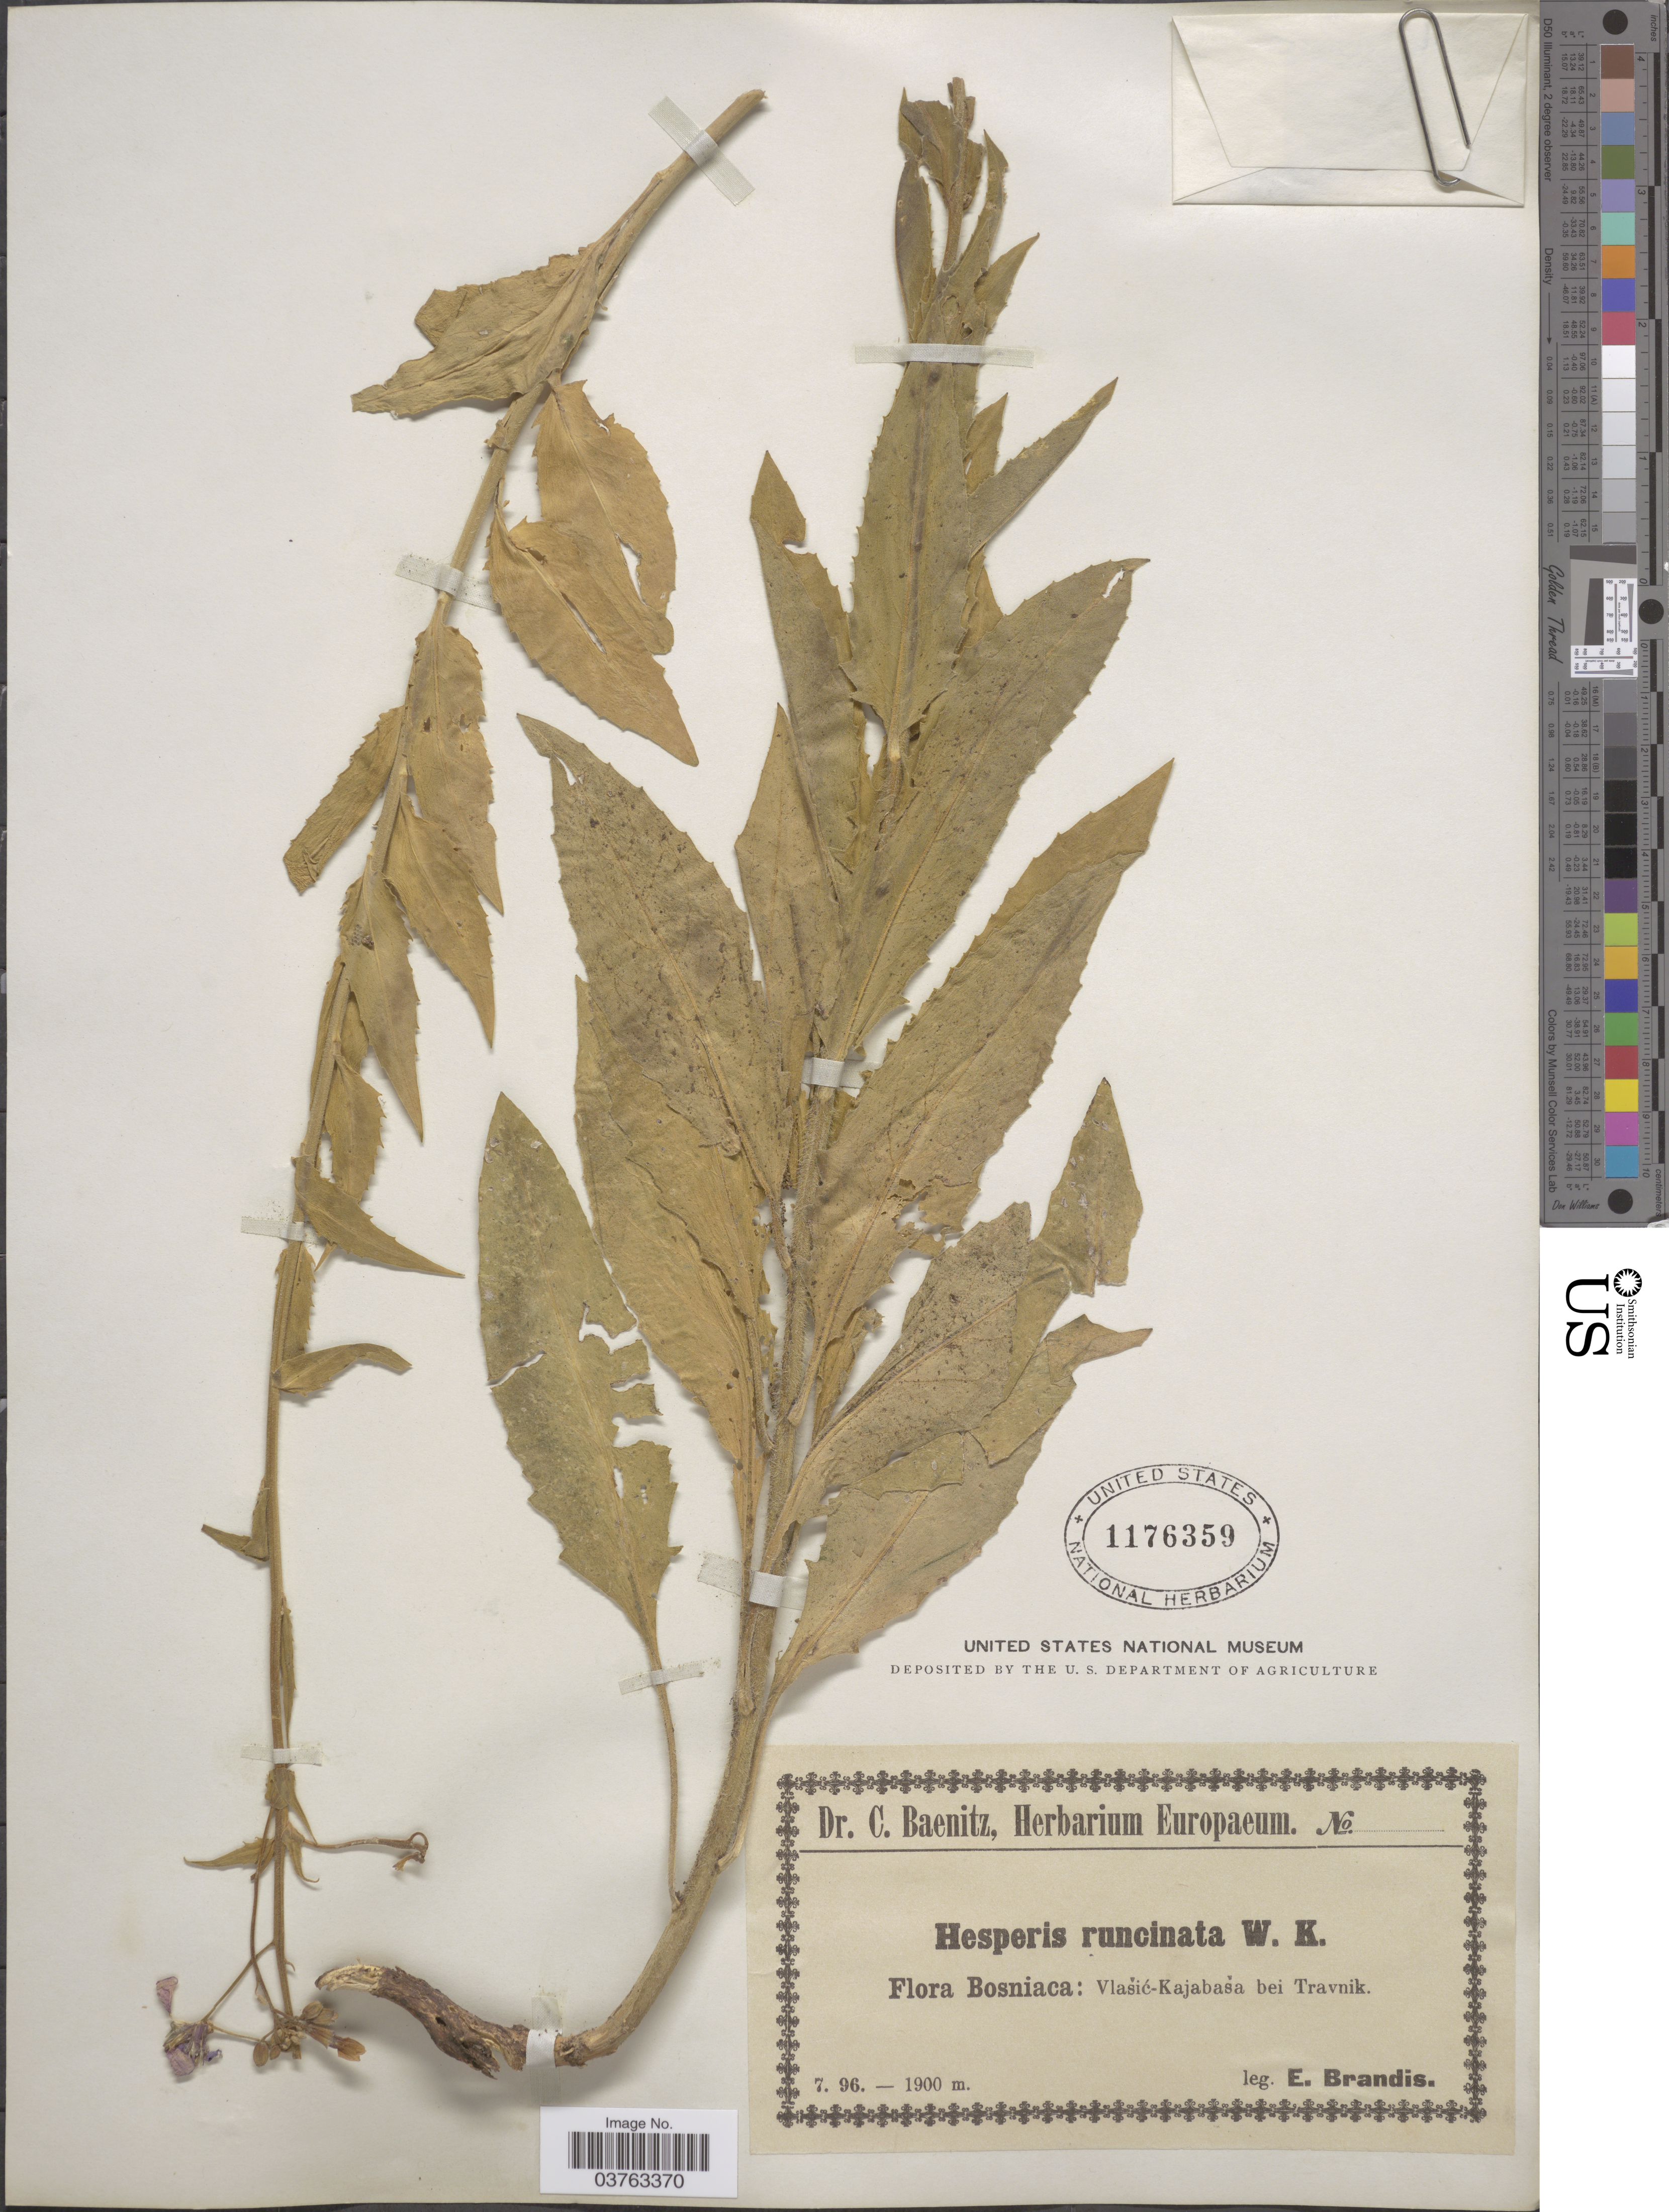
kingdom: Plantae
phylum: Tracheophyta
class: Magnoliopsida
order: Brassicales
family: Brassicaceae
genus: Hesperis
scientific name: Hesperis runcinata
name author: Waldst. & Degen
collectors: E. Brandis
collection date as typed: Transcribed d/m/y: /7/96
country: Bosnia and Herzegovina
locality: Bosniaca: Vlašić-Kajabaša bei Travnik.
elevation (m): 1900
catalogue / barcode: US 1176359